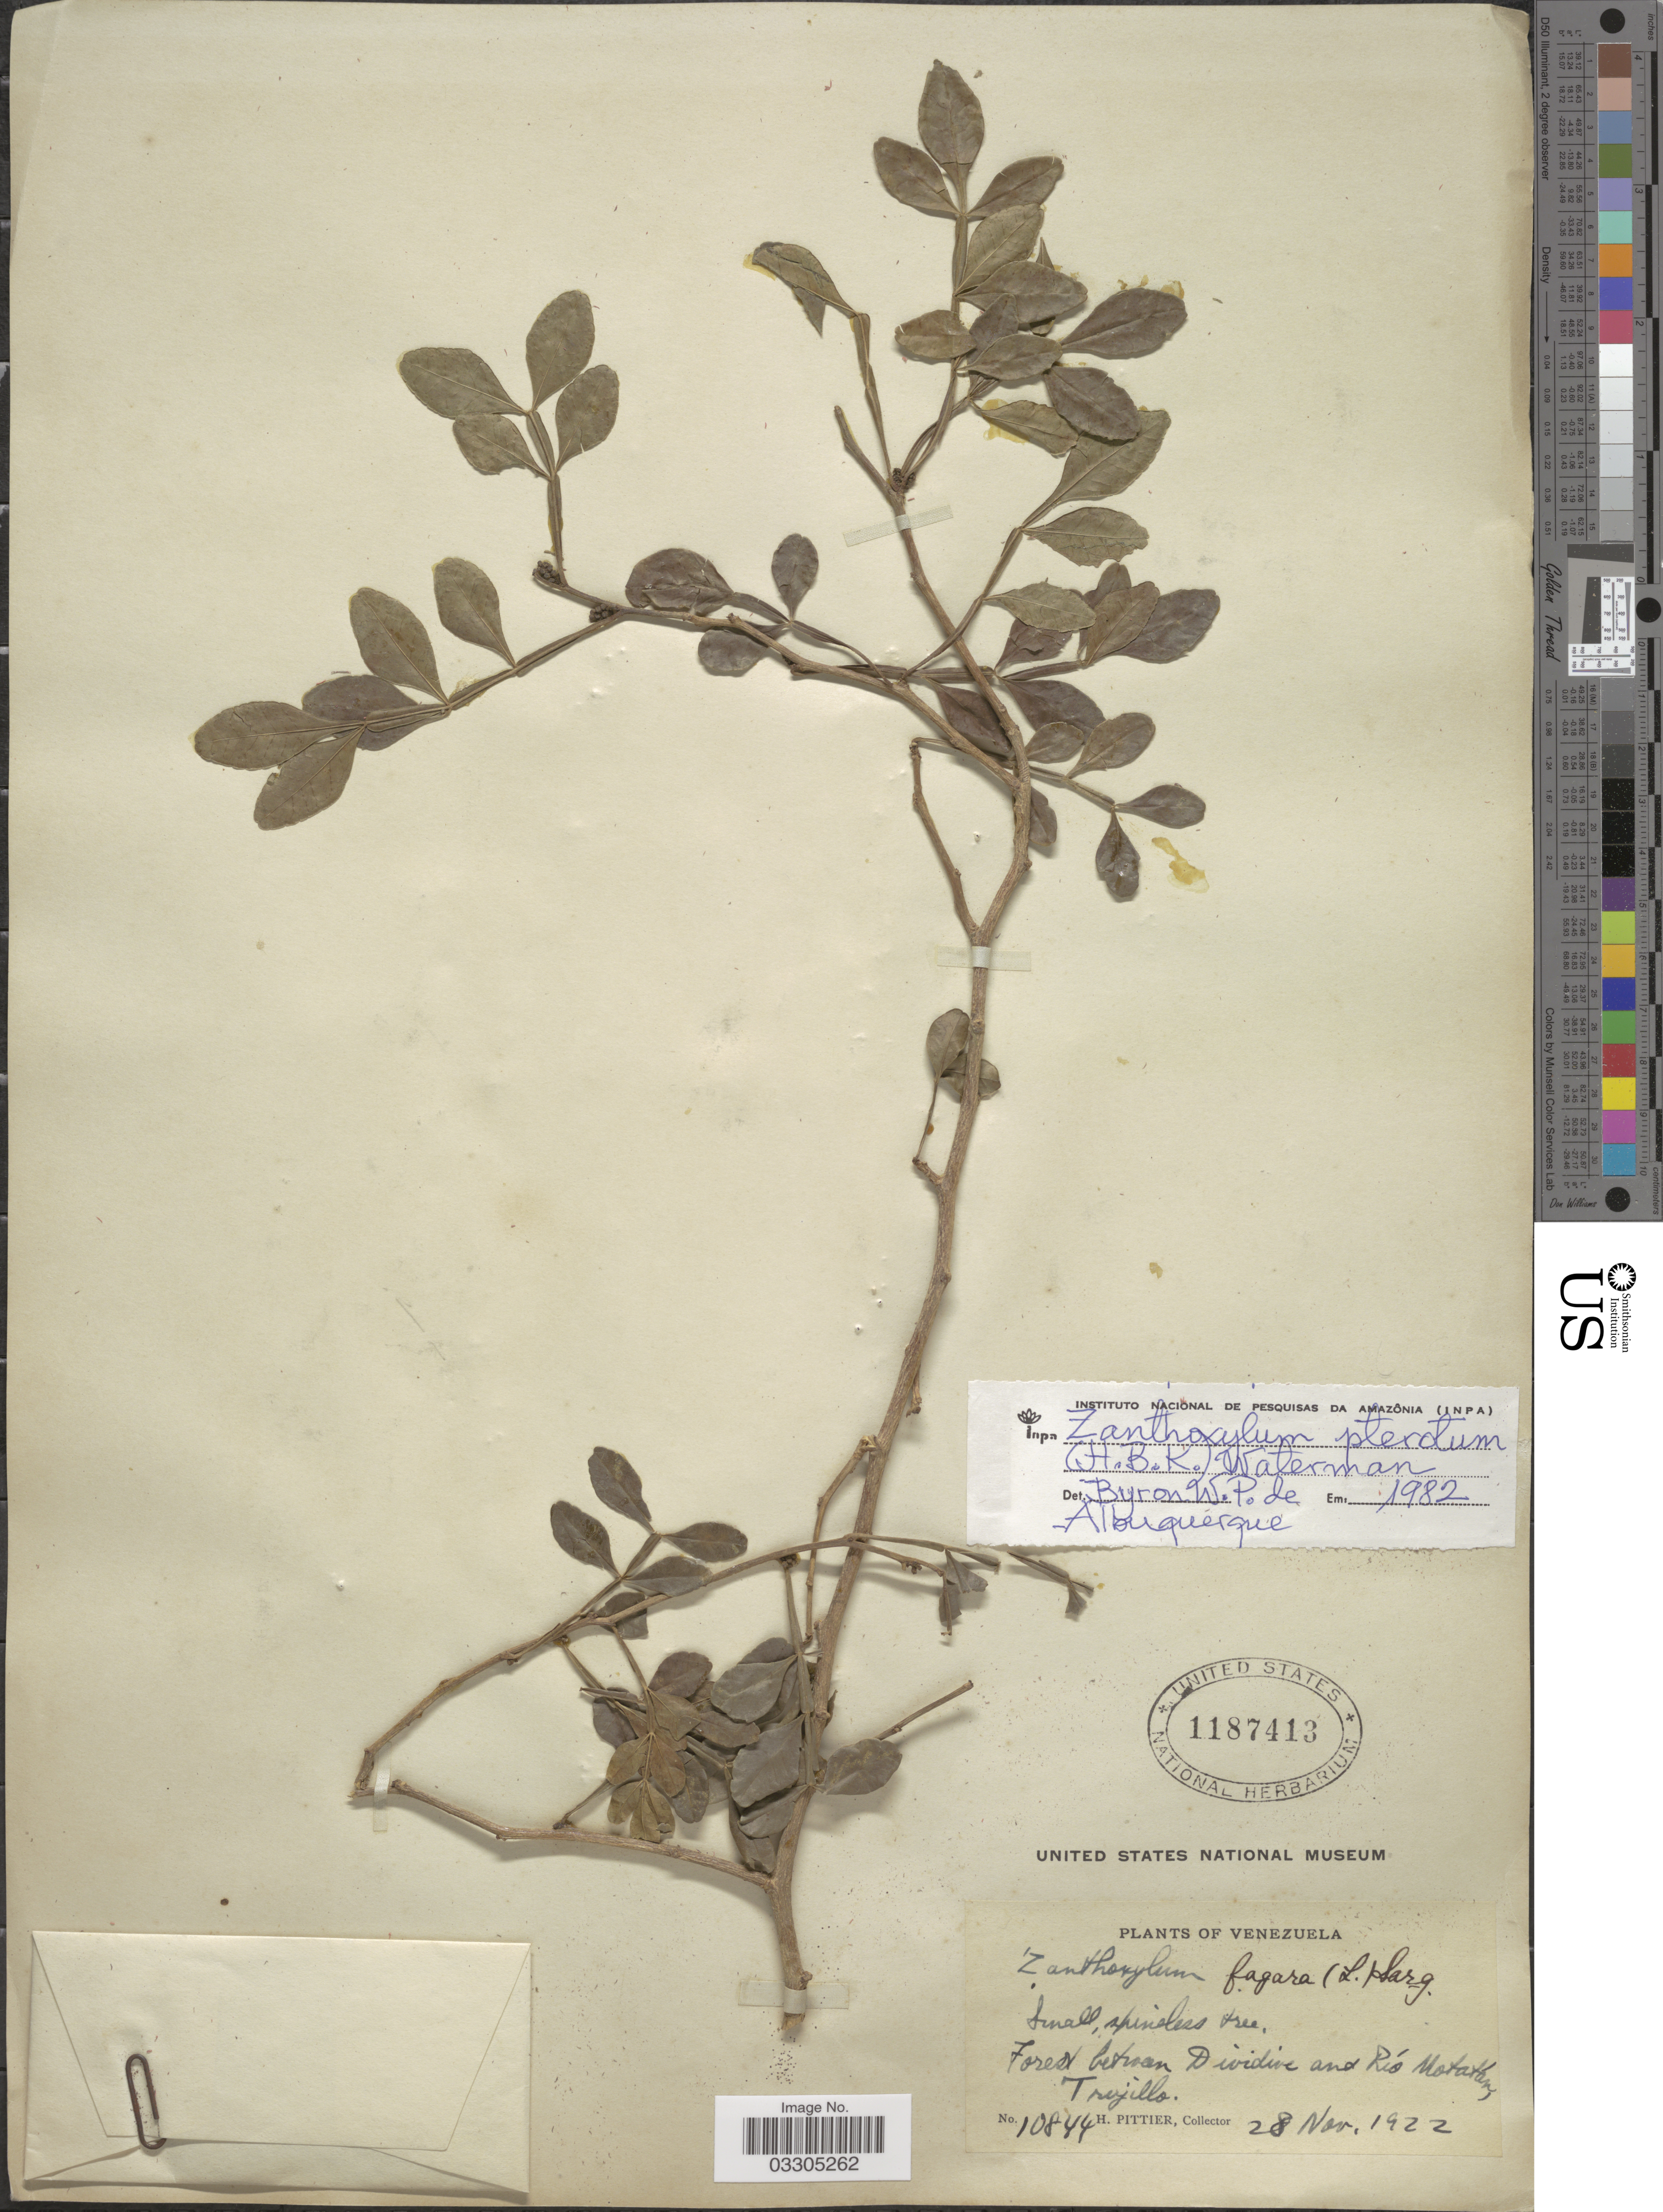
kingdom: Plantae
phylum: Tracheophyta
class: Magnoliopsida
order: Sapindales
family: Rutaceae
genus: Zanthoxylum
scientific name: Zanthoxylum fagara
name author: (L.) Sarg.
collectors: H. F. Pittier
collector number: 10844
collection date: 1922-11-28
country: Venezuela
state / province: Trujillo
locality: Forest between Divide and Río Motatán, Trujillo.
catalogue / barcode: US 1187413